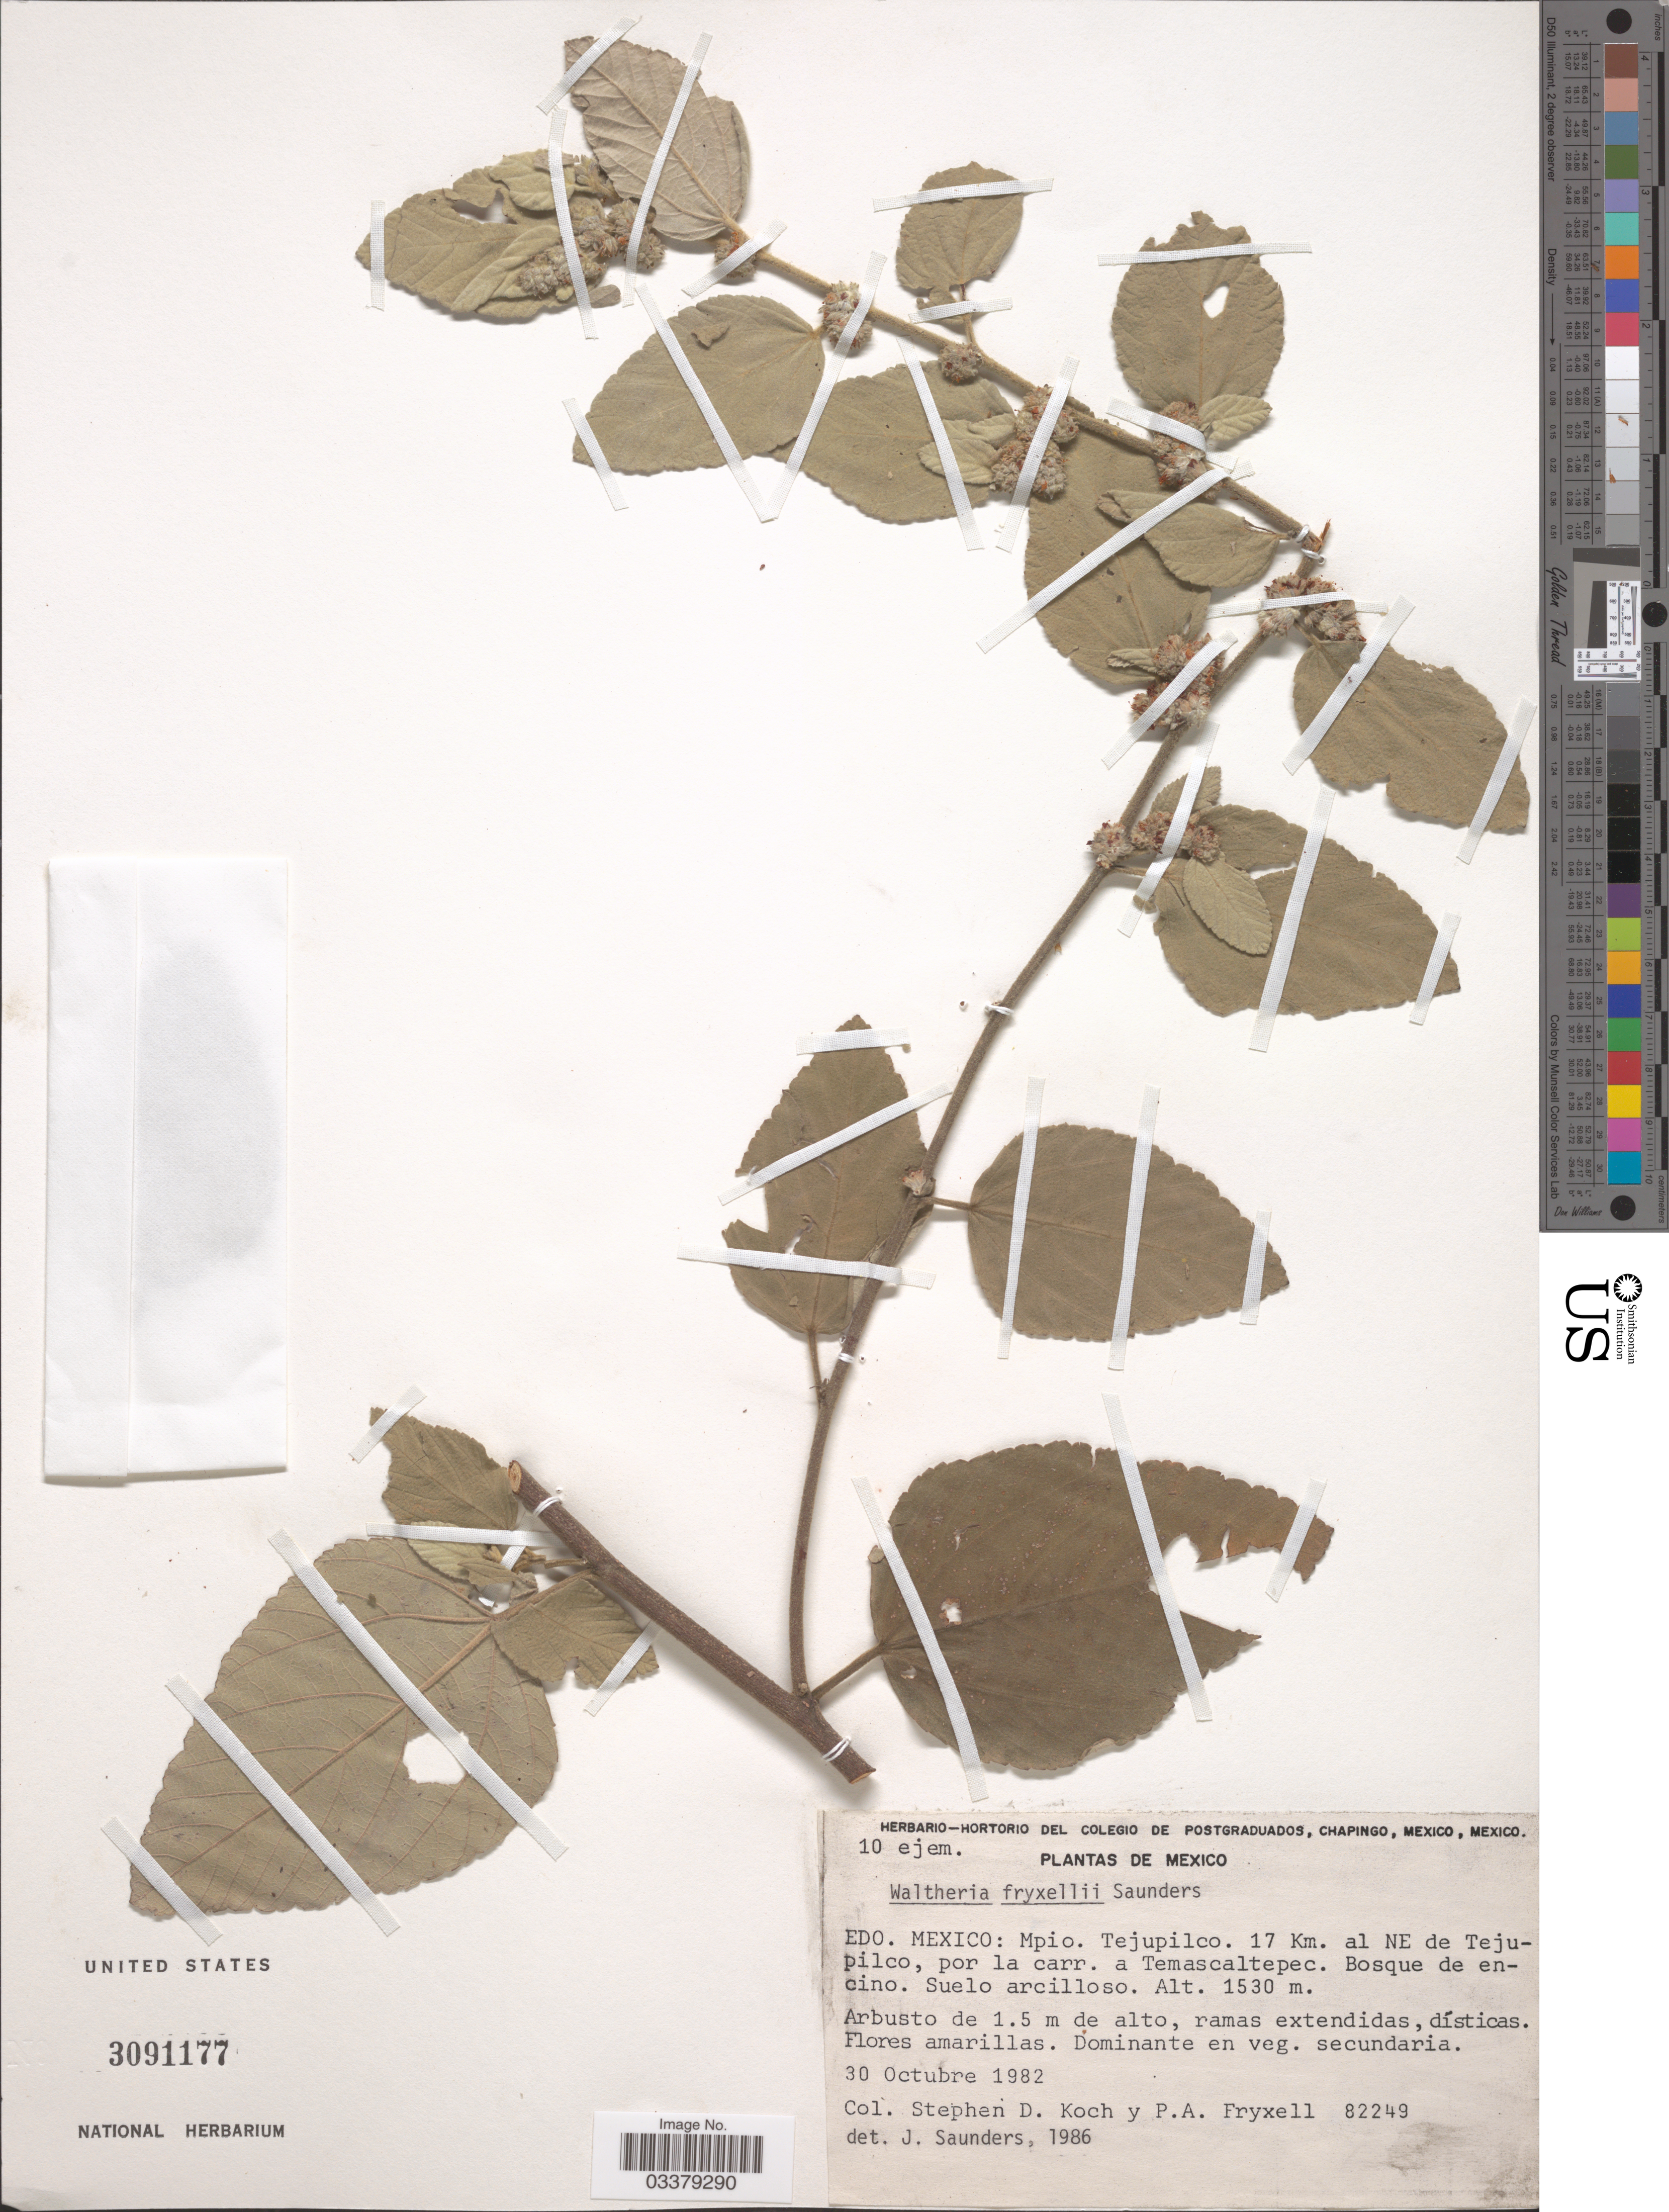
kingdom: Plantae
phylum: Tracheophyta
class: Magnoliopsida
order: Malvales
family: Malvaceae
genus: Waltheria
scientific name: Waltheria fryxellii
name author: J.G. Saunders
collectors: S. D. Koch & P. A. Fryxell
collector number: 82249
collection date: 1982-10-30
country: Mexico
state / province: México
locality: Mpio. Tejupilco. 17 Km. al NE de Tejupilco, por la carr. a Temascaltepec.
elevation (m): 1530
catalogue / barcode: US 3091177